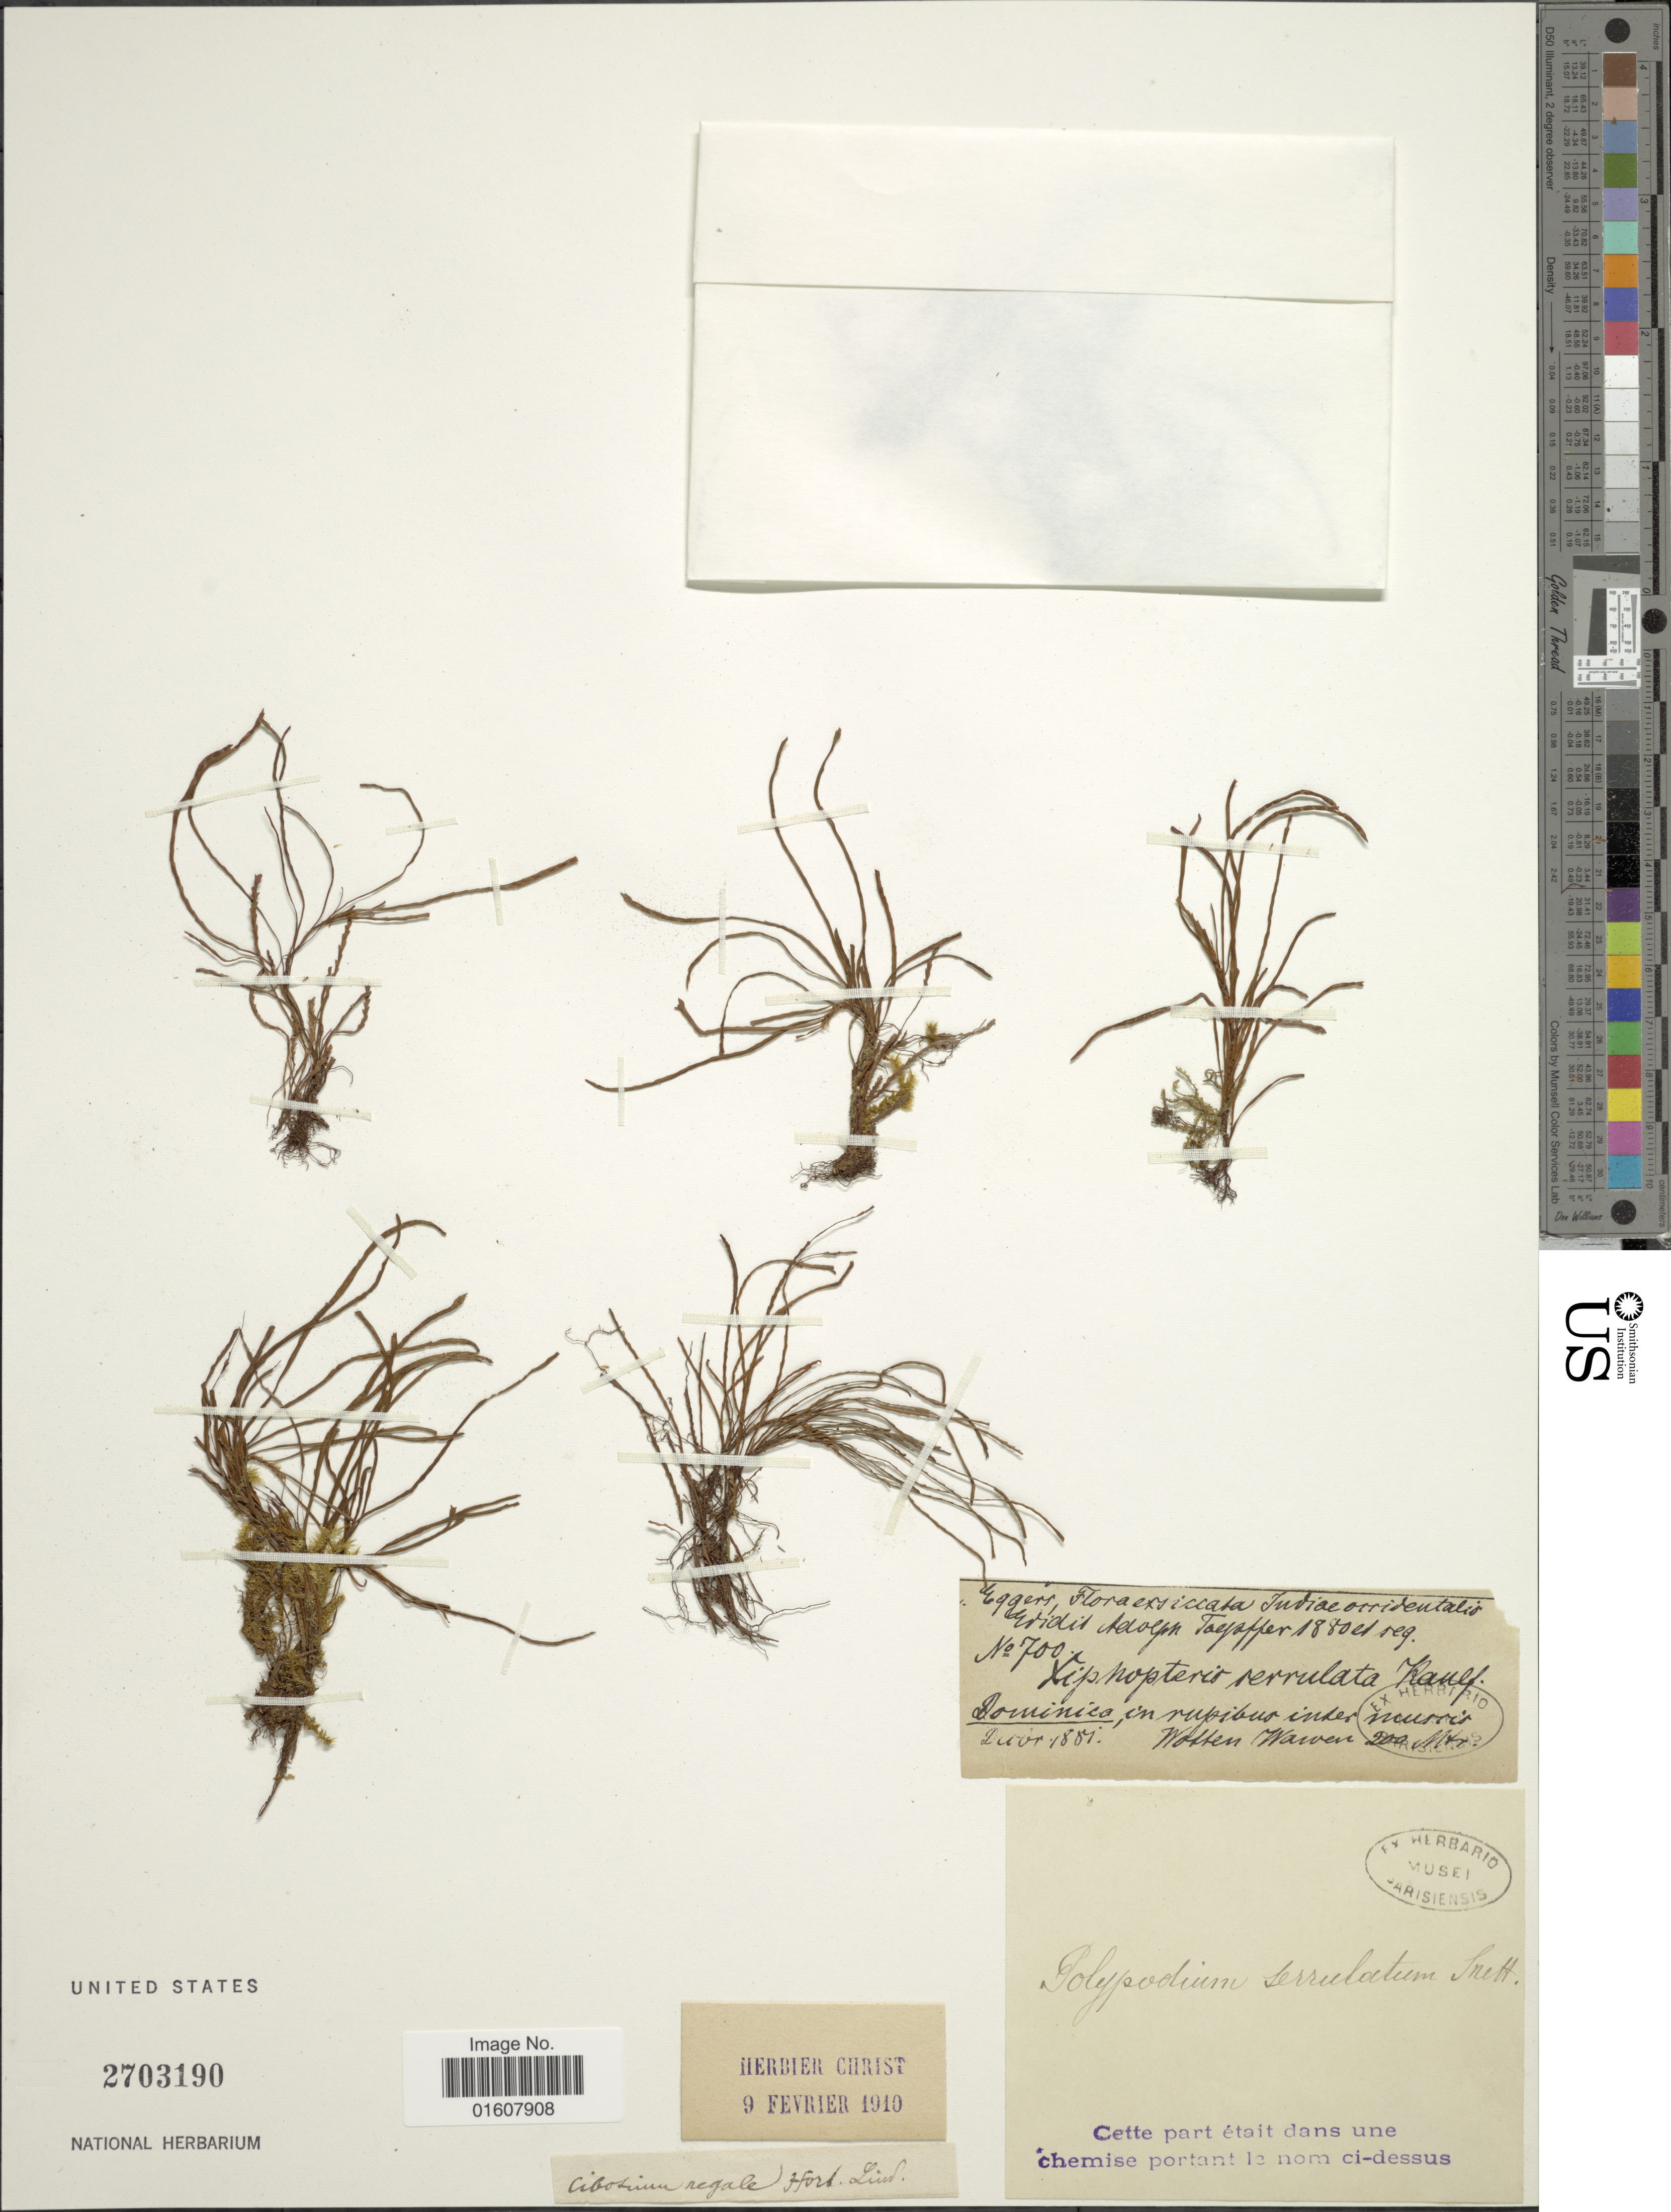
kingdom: Plantae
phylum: Tracheophyta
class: Polypodiopsida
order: Polypodiales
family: Polypodiaceae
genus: Cochlidium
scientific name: Cochlidium serrulatum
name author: (Sw.) L.E. Bishop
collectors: -. Eggers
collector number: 700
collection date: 1881-10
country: Dominica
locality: Indiae occidentalis. in rupibus inter muscis Wotten Waven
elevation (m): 200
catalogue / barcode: US 2703190